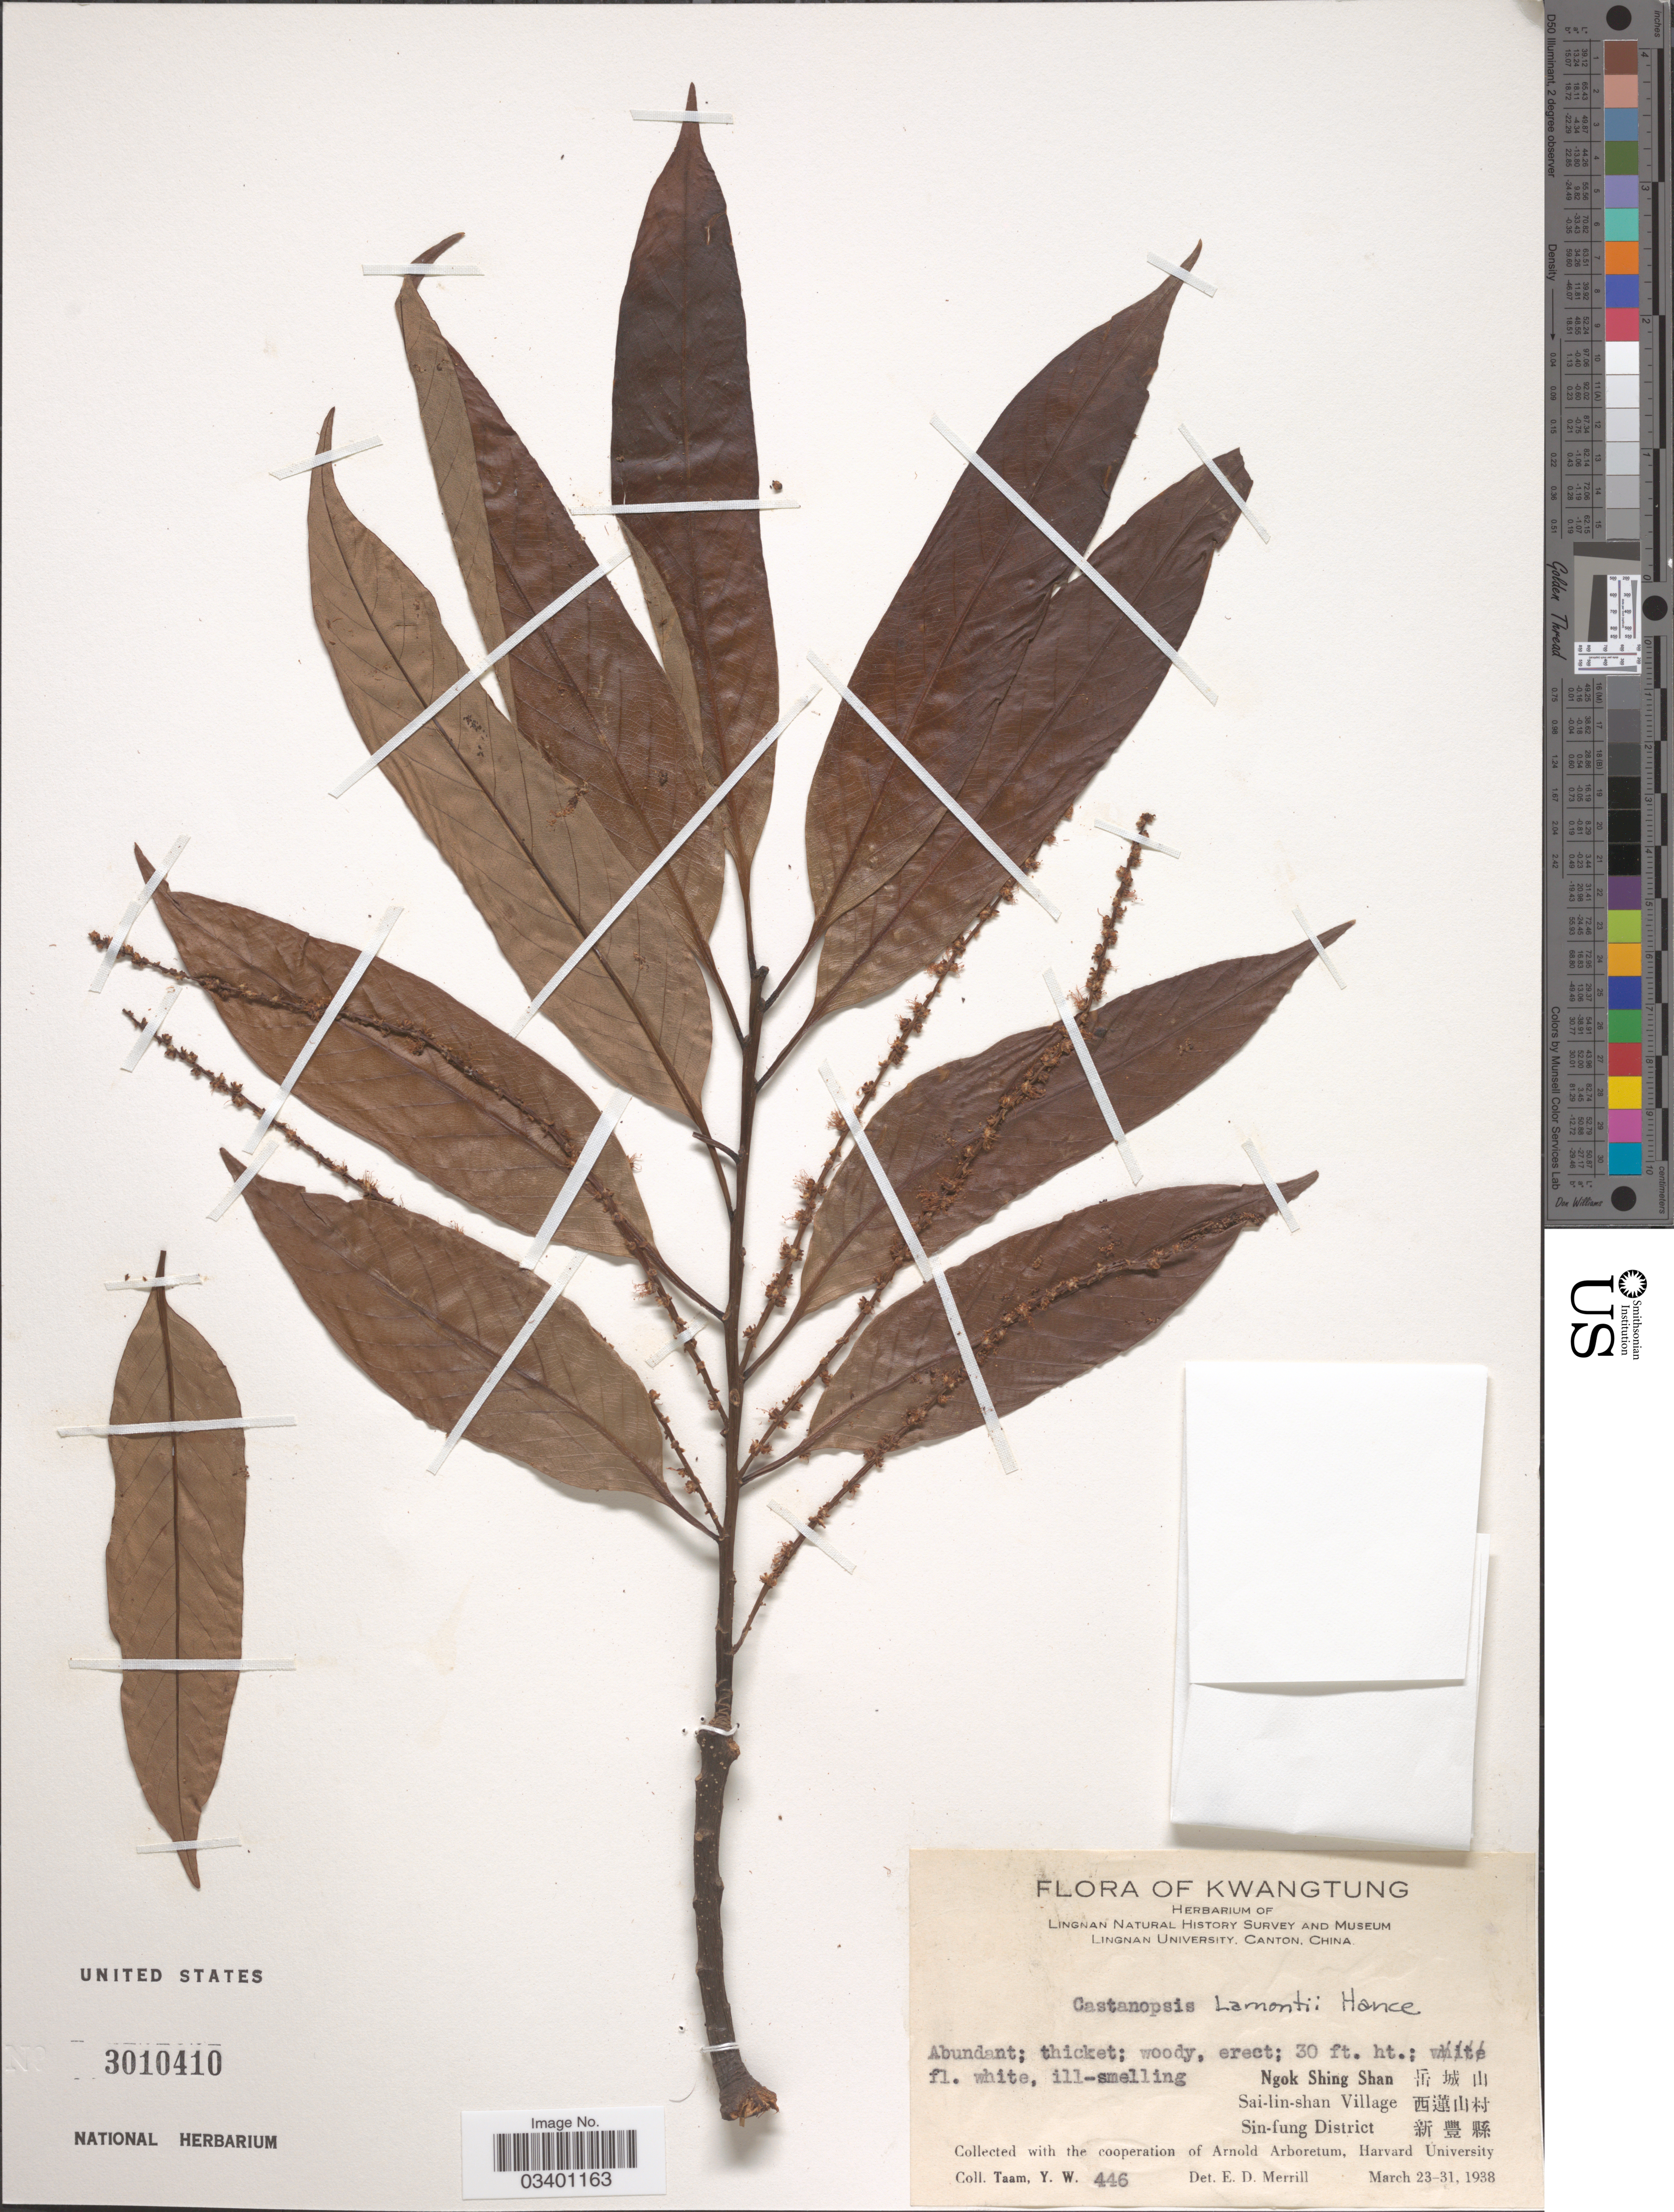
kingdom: Plantae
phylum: Tracheophyta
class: Magnoliopsida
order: Fagales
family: Fagaceae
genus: Castanopsis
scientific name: Castanopsis lamontii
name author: Hance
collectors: Y. W. Taam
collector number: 446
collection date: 1938-03-23/1938-03-31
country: China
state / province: Guangdong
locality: Kwangtung. Ngok Shing Shan X, Sai-lin-shan Village X, Sin-fung District X.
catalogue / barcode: US 3010410